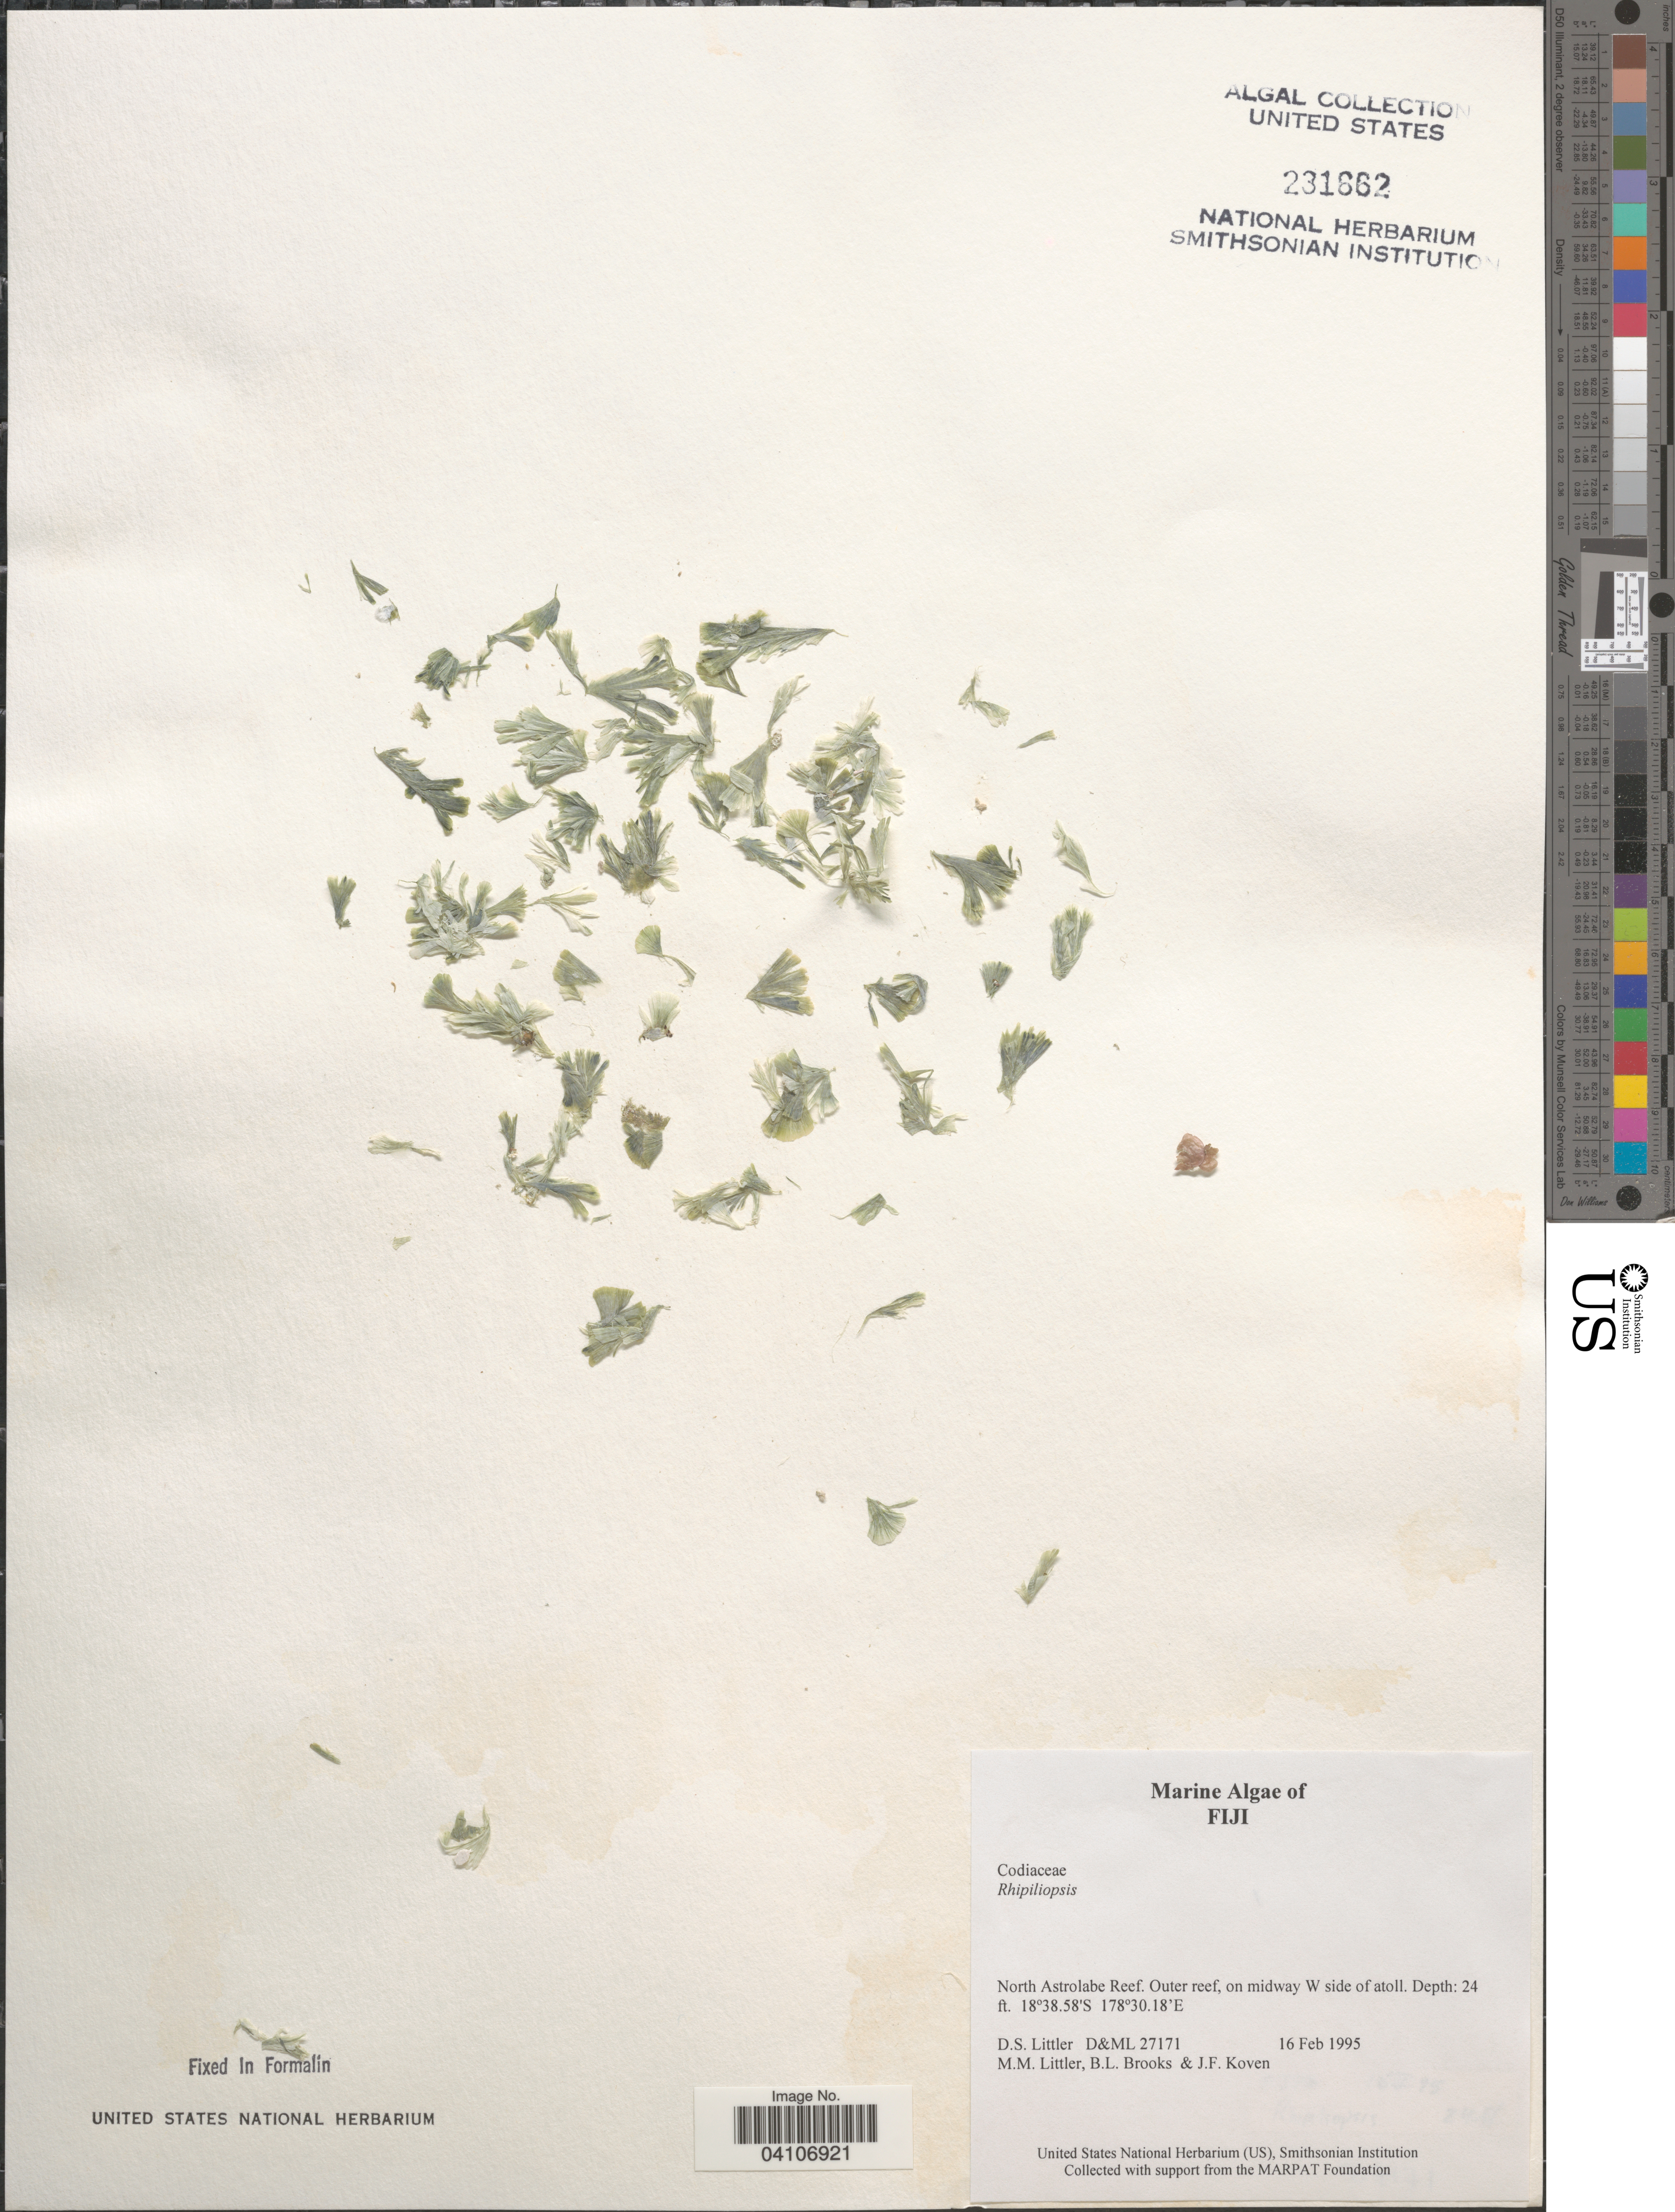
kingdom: Plantae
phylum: Chlorophyta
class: Ulvophyceae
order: Bryopsidales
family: Rhipiliaceae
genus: Rhipiliopsis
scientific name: Rhipiliopsis sp.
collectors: D. S. Littler, B. Brooks & J. Koven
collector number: D&ML 27171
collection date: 1995-02-16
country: Fiji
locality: North Astrolabe Reef. Outer reef, on midway W side of atoll.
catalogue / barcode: US 231662